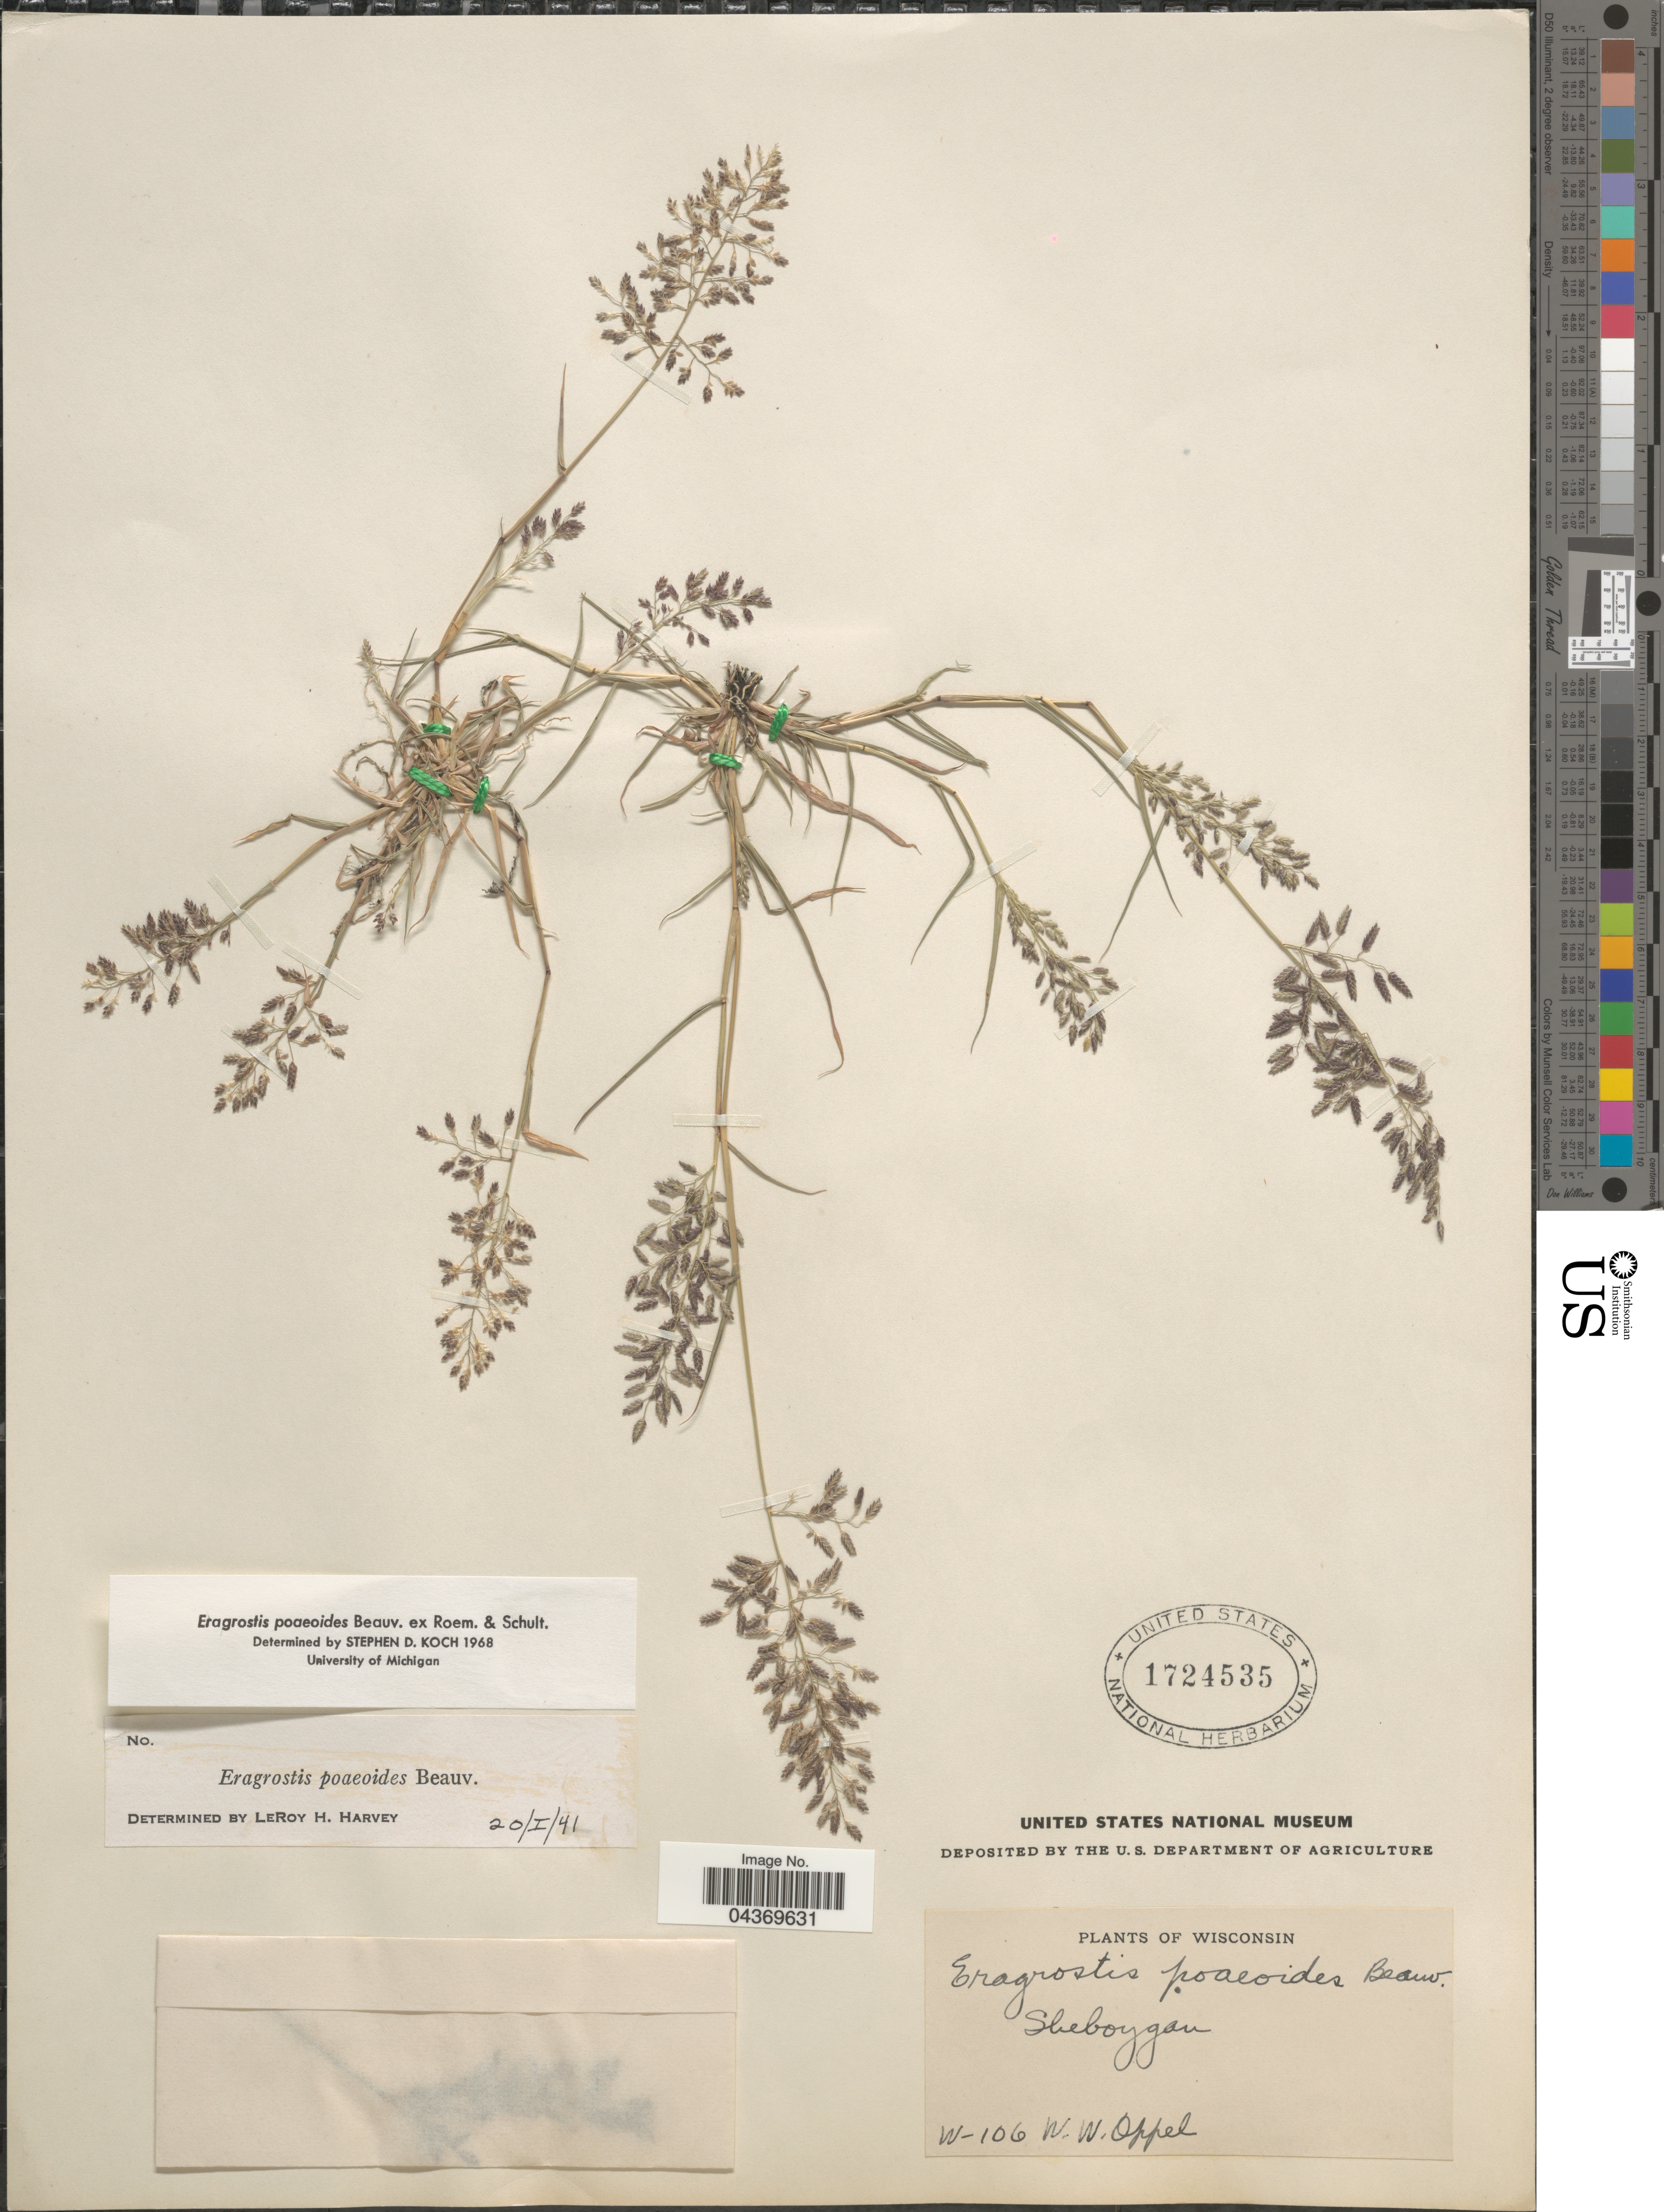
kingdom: Plantae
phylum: Tracheophyta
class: Liliopsida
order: Poales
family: Poaceae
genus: Eragrostis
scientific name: Eragrostis minor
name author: Host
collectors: W. Oppel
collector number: W-106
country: United States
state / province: Wisconsin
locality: Sheboygan.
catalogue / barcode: US 1724535